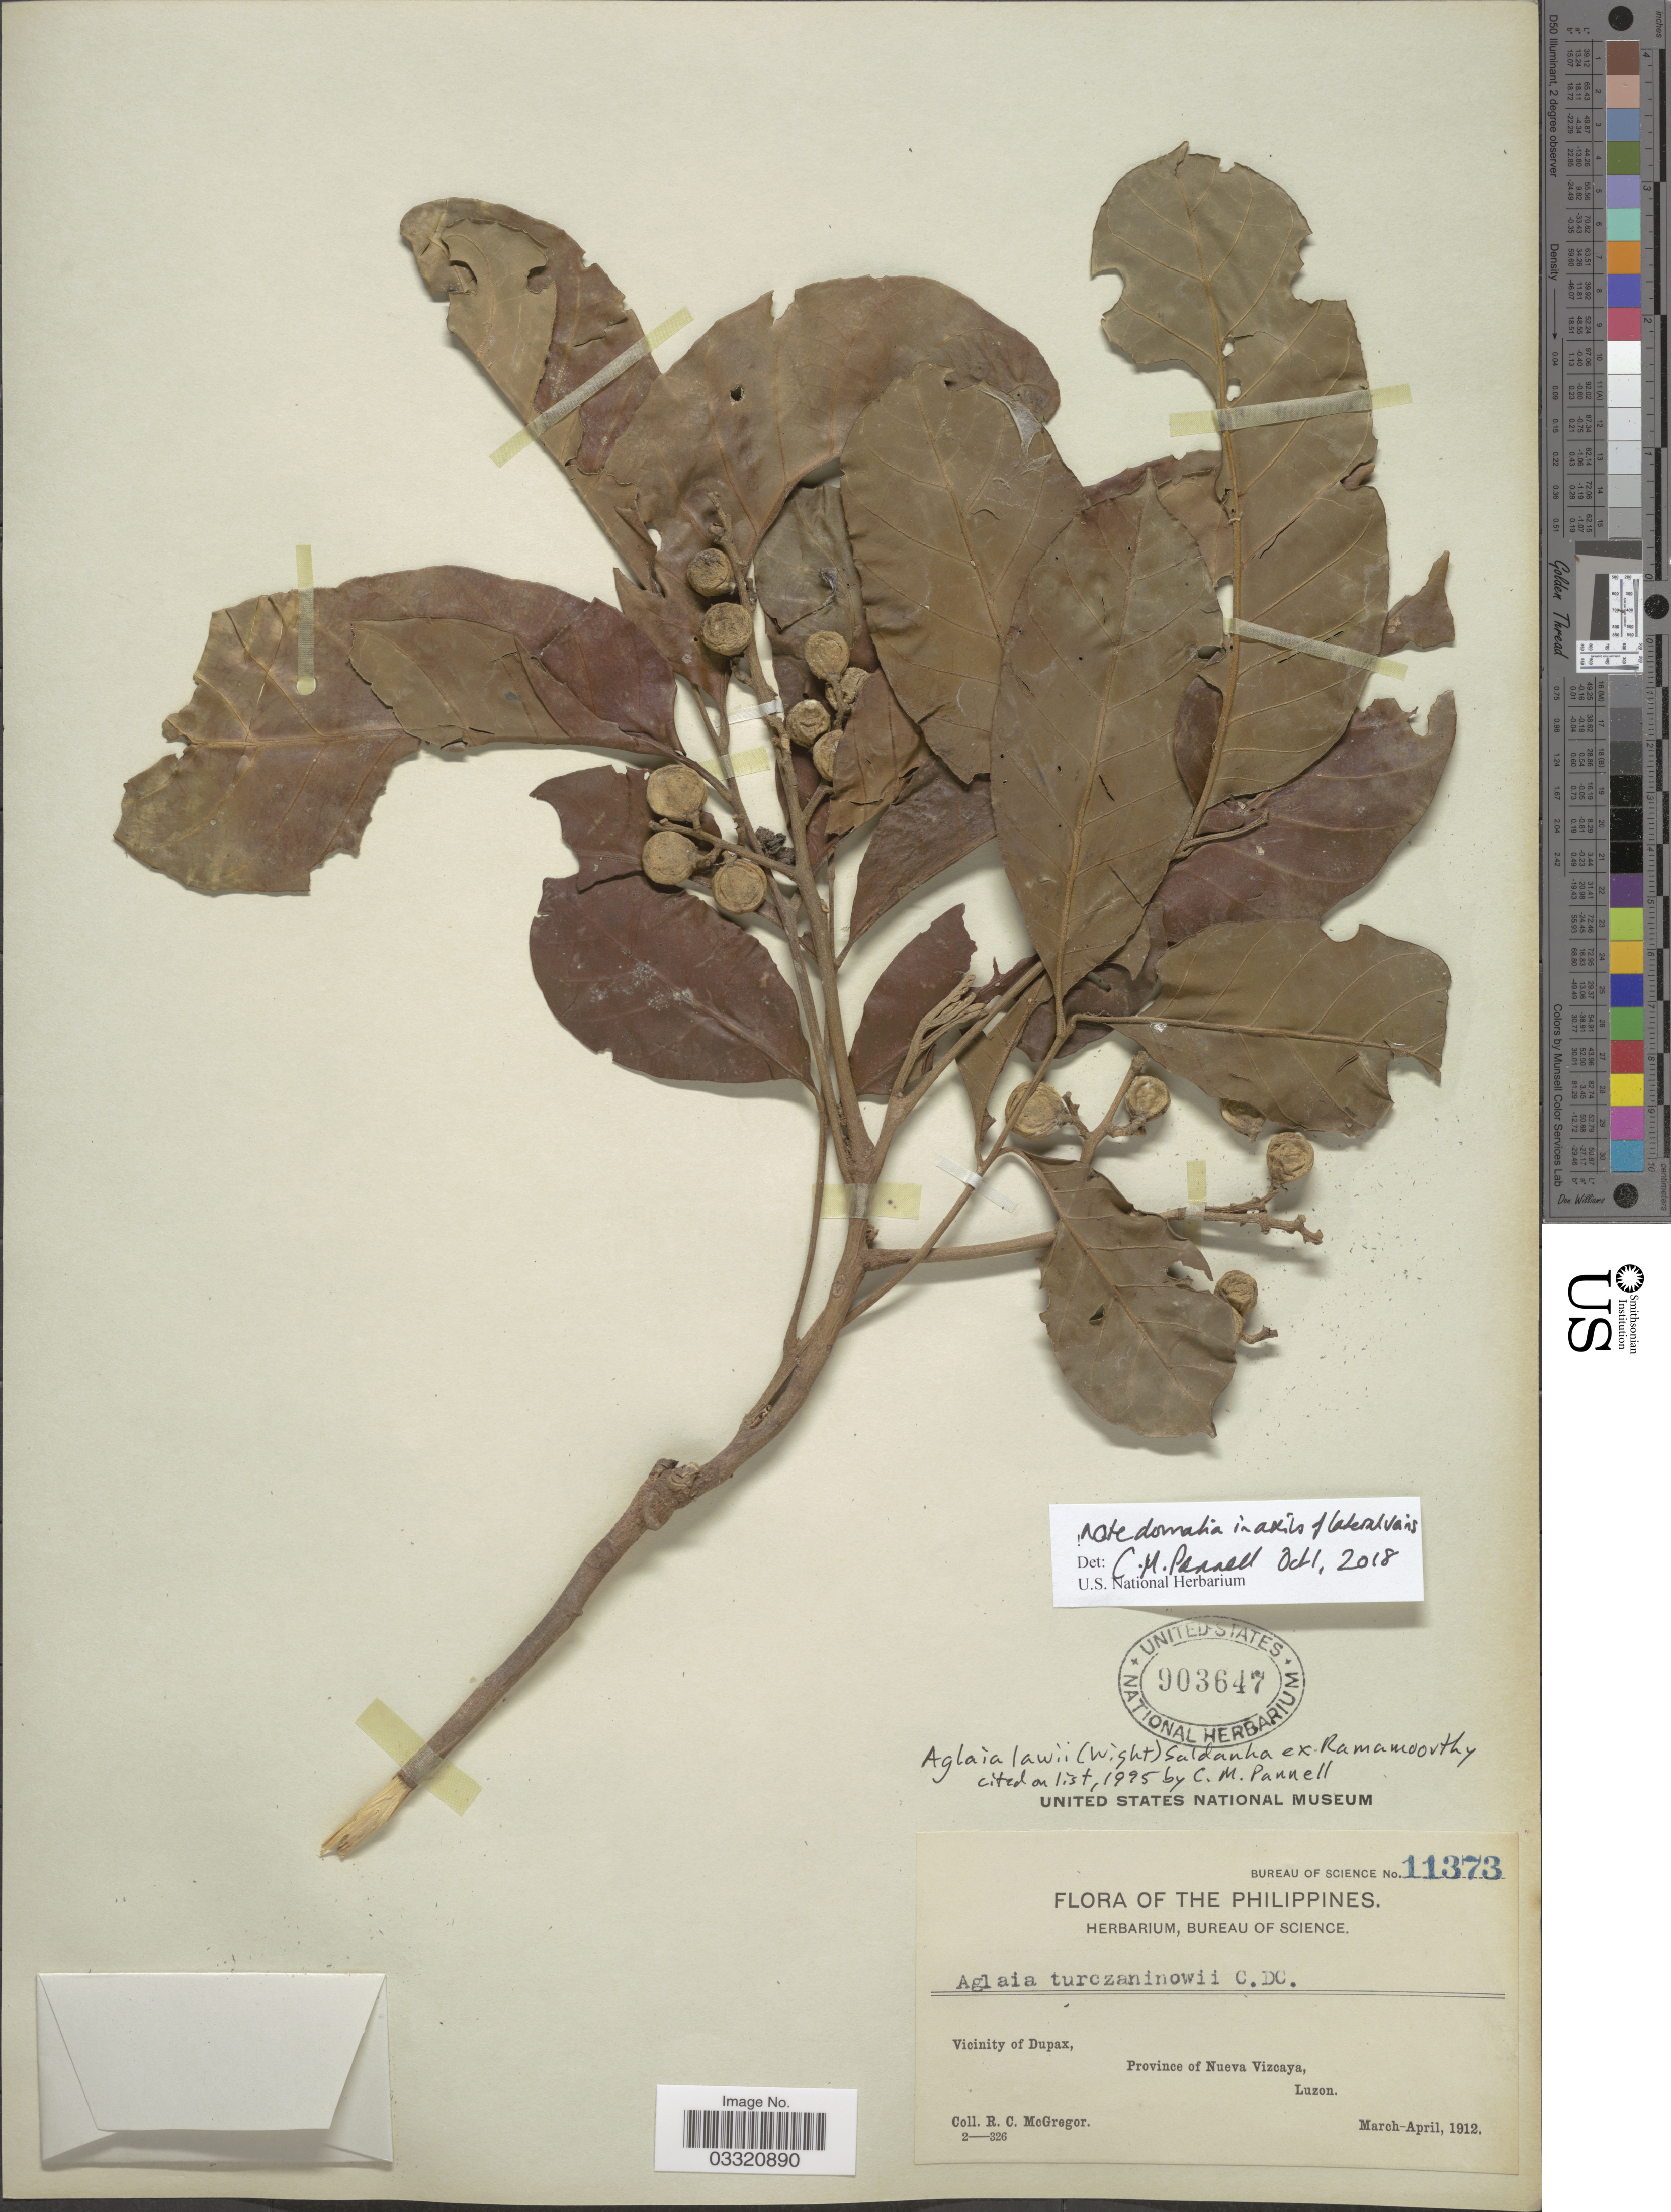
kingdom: Plantae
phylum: Tracheophyta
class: Magnoliopsida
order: Sapindales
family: Meliaceae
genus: Aglaia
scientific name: Aglaia lawii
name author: (Wight) C.J. Saldanha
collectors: R. C. McGregor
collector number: Bureau of Science 11373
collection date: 1912-03/1912-04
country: Philippines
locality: Vicinity of Dupax, Province of Nueva Vizcaya, Luzon.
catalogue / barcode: US 903647